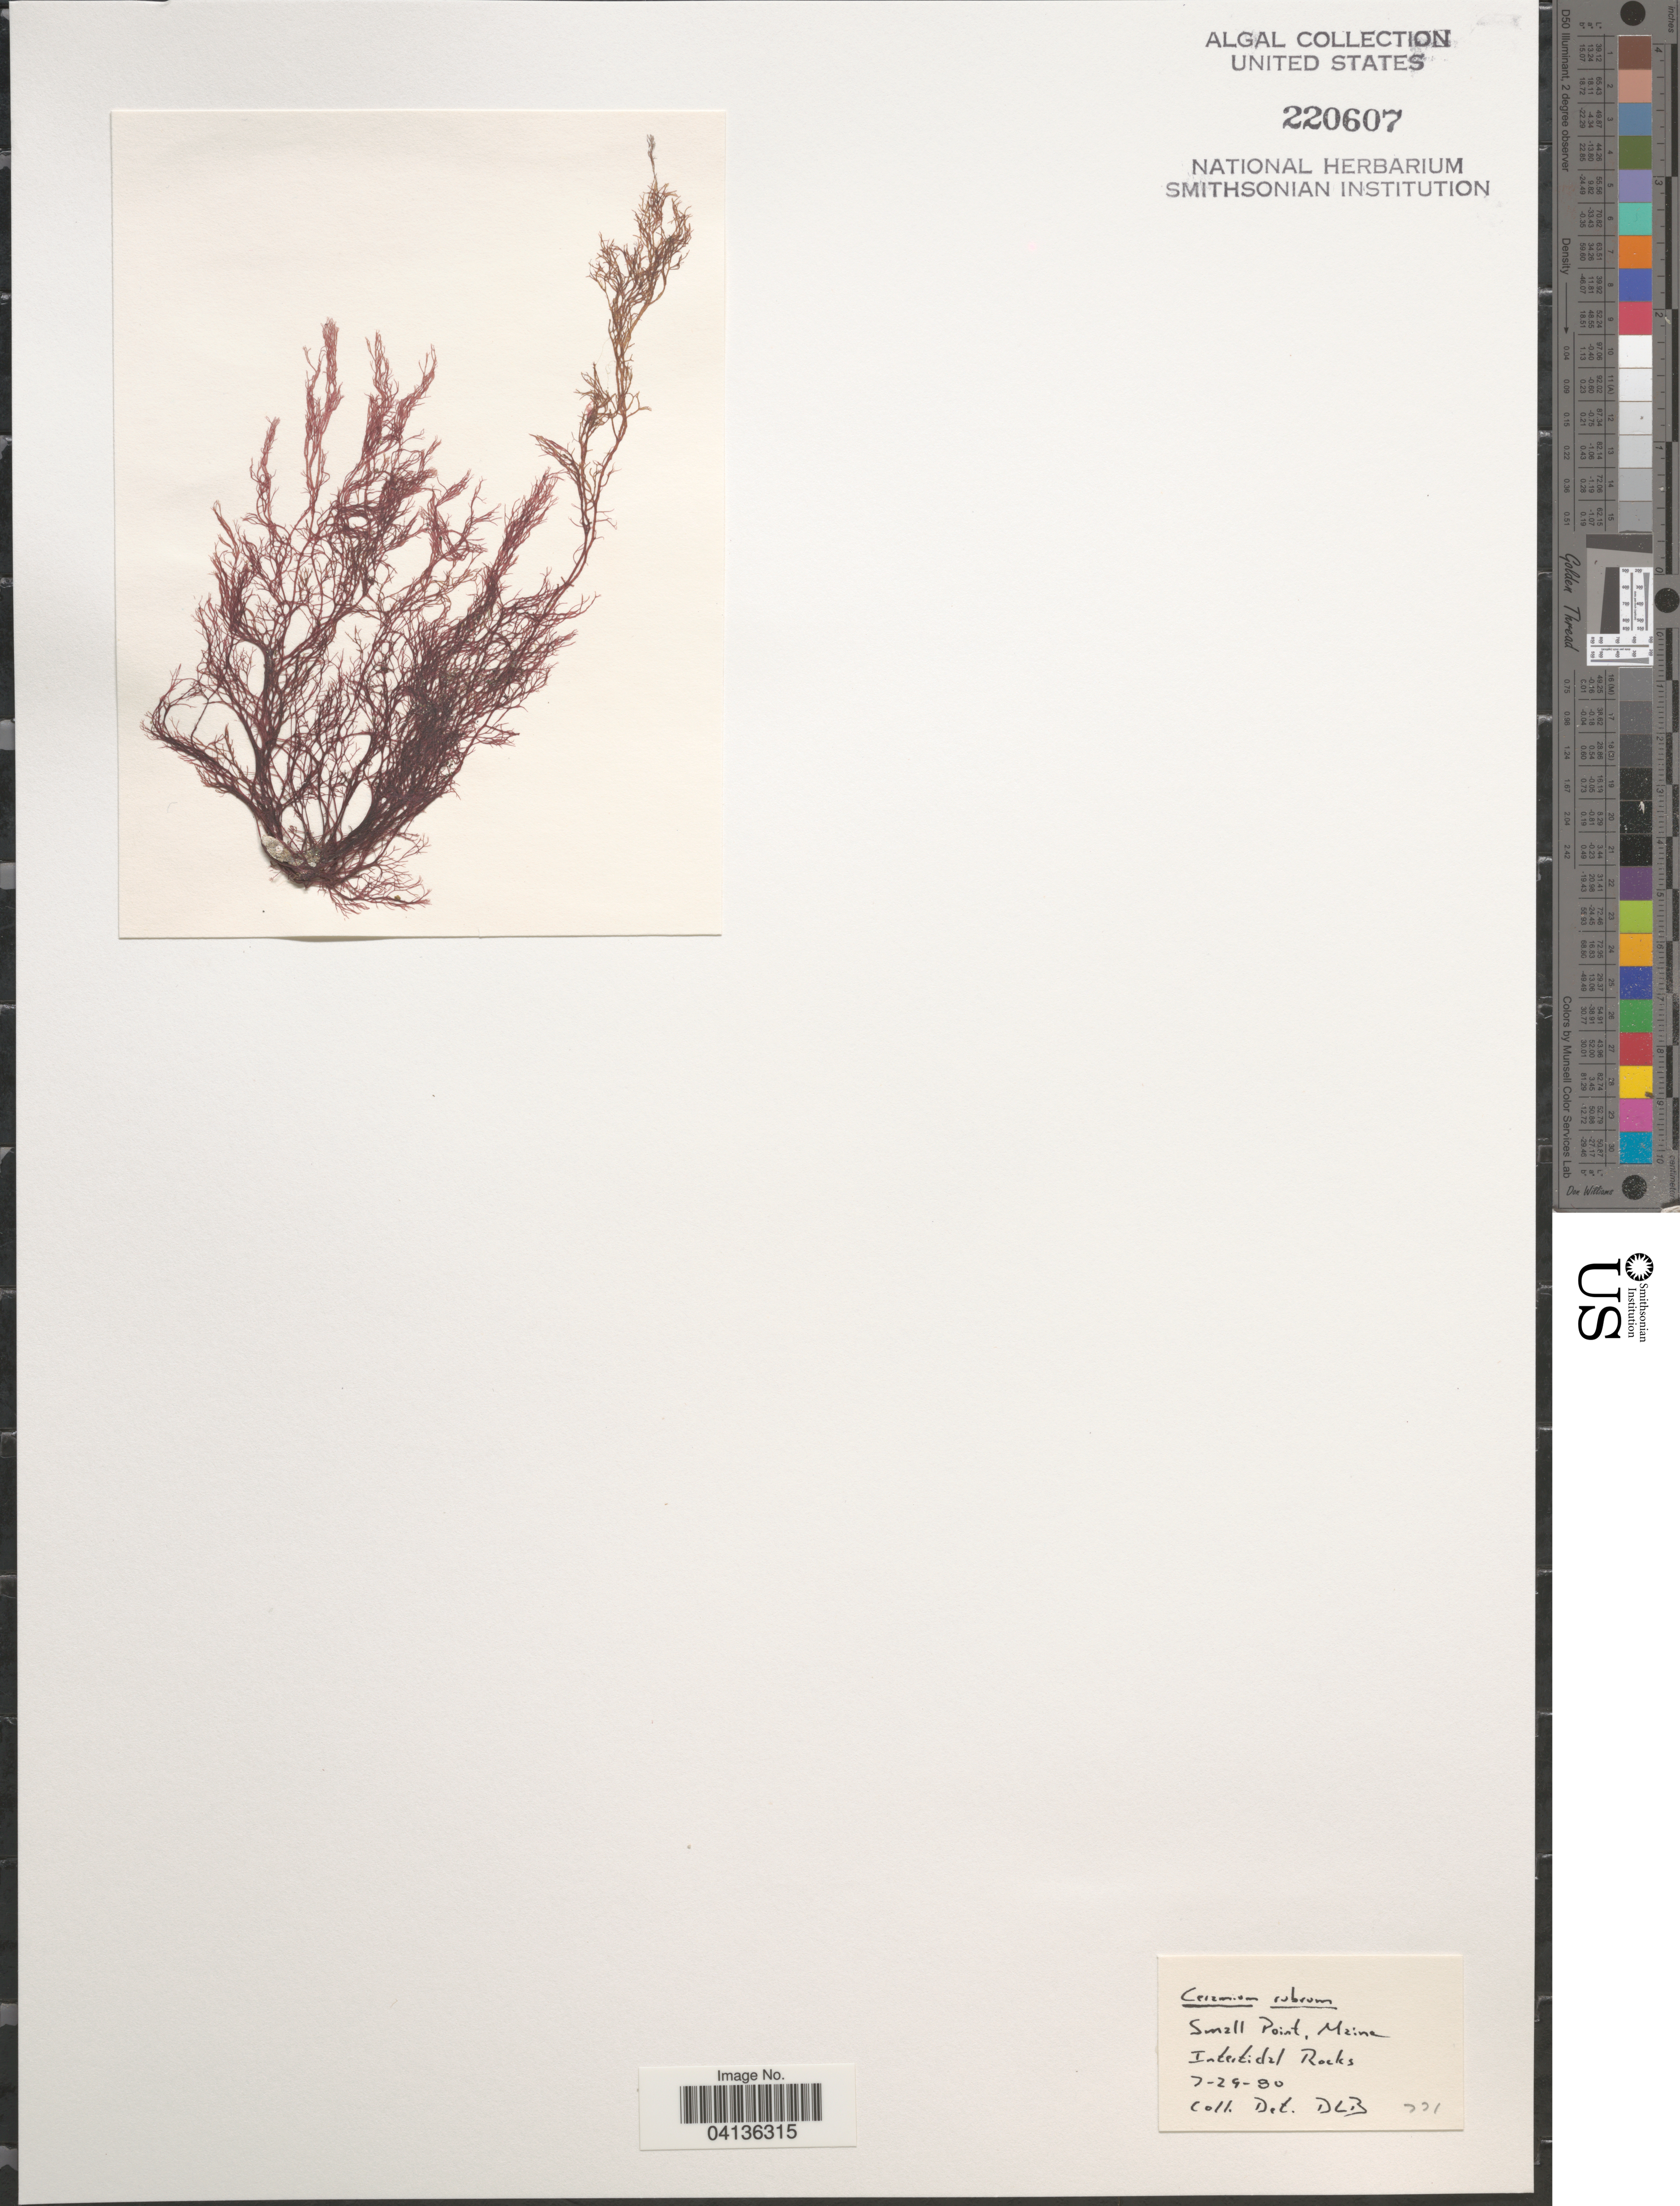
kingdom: Plantae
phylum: Rhodophyta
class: Florideophyceae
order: Ceramiales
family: Ceramiaceae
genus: Ceramium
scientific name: Ceramium rubrum var. stimpsoni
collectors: D. L. B.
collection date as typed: Transcribed d/m/y: 29/7/80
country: United States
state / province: Maine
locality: Small Point. Intertidal rocks.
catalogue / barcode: US 220607